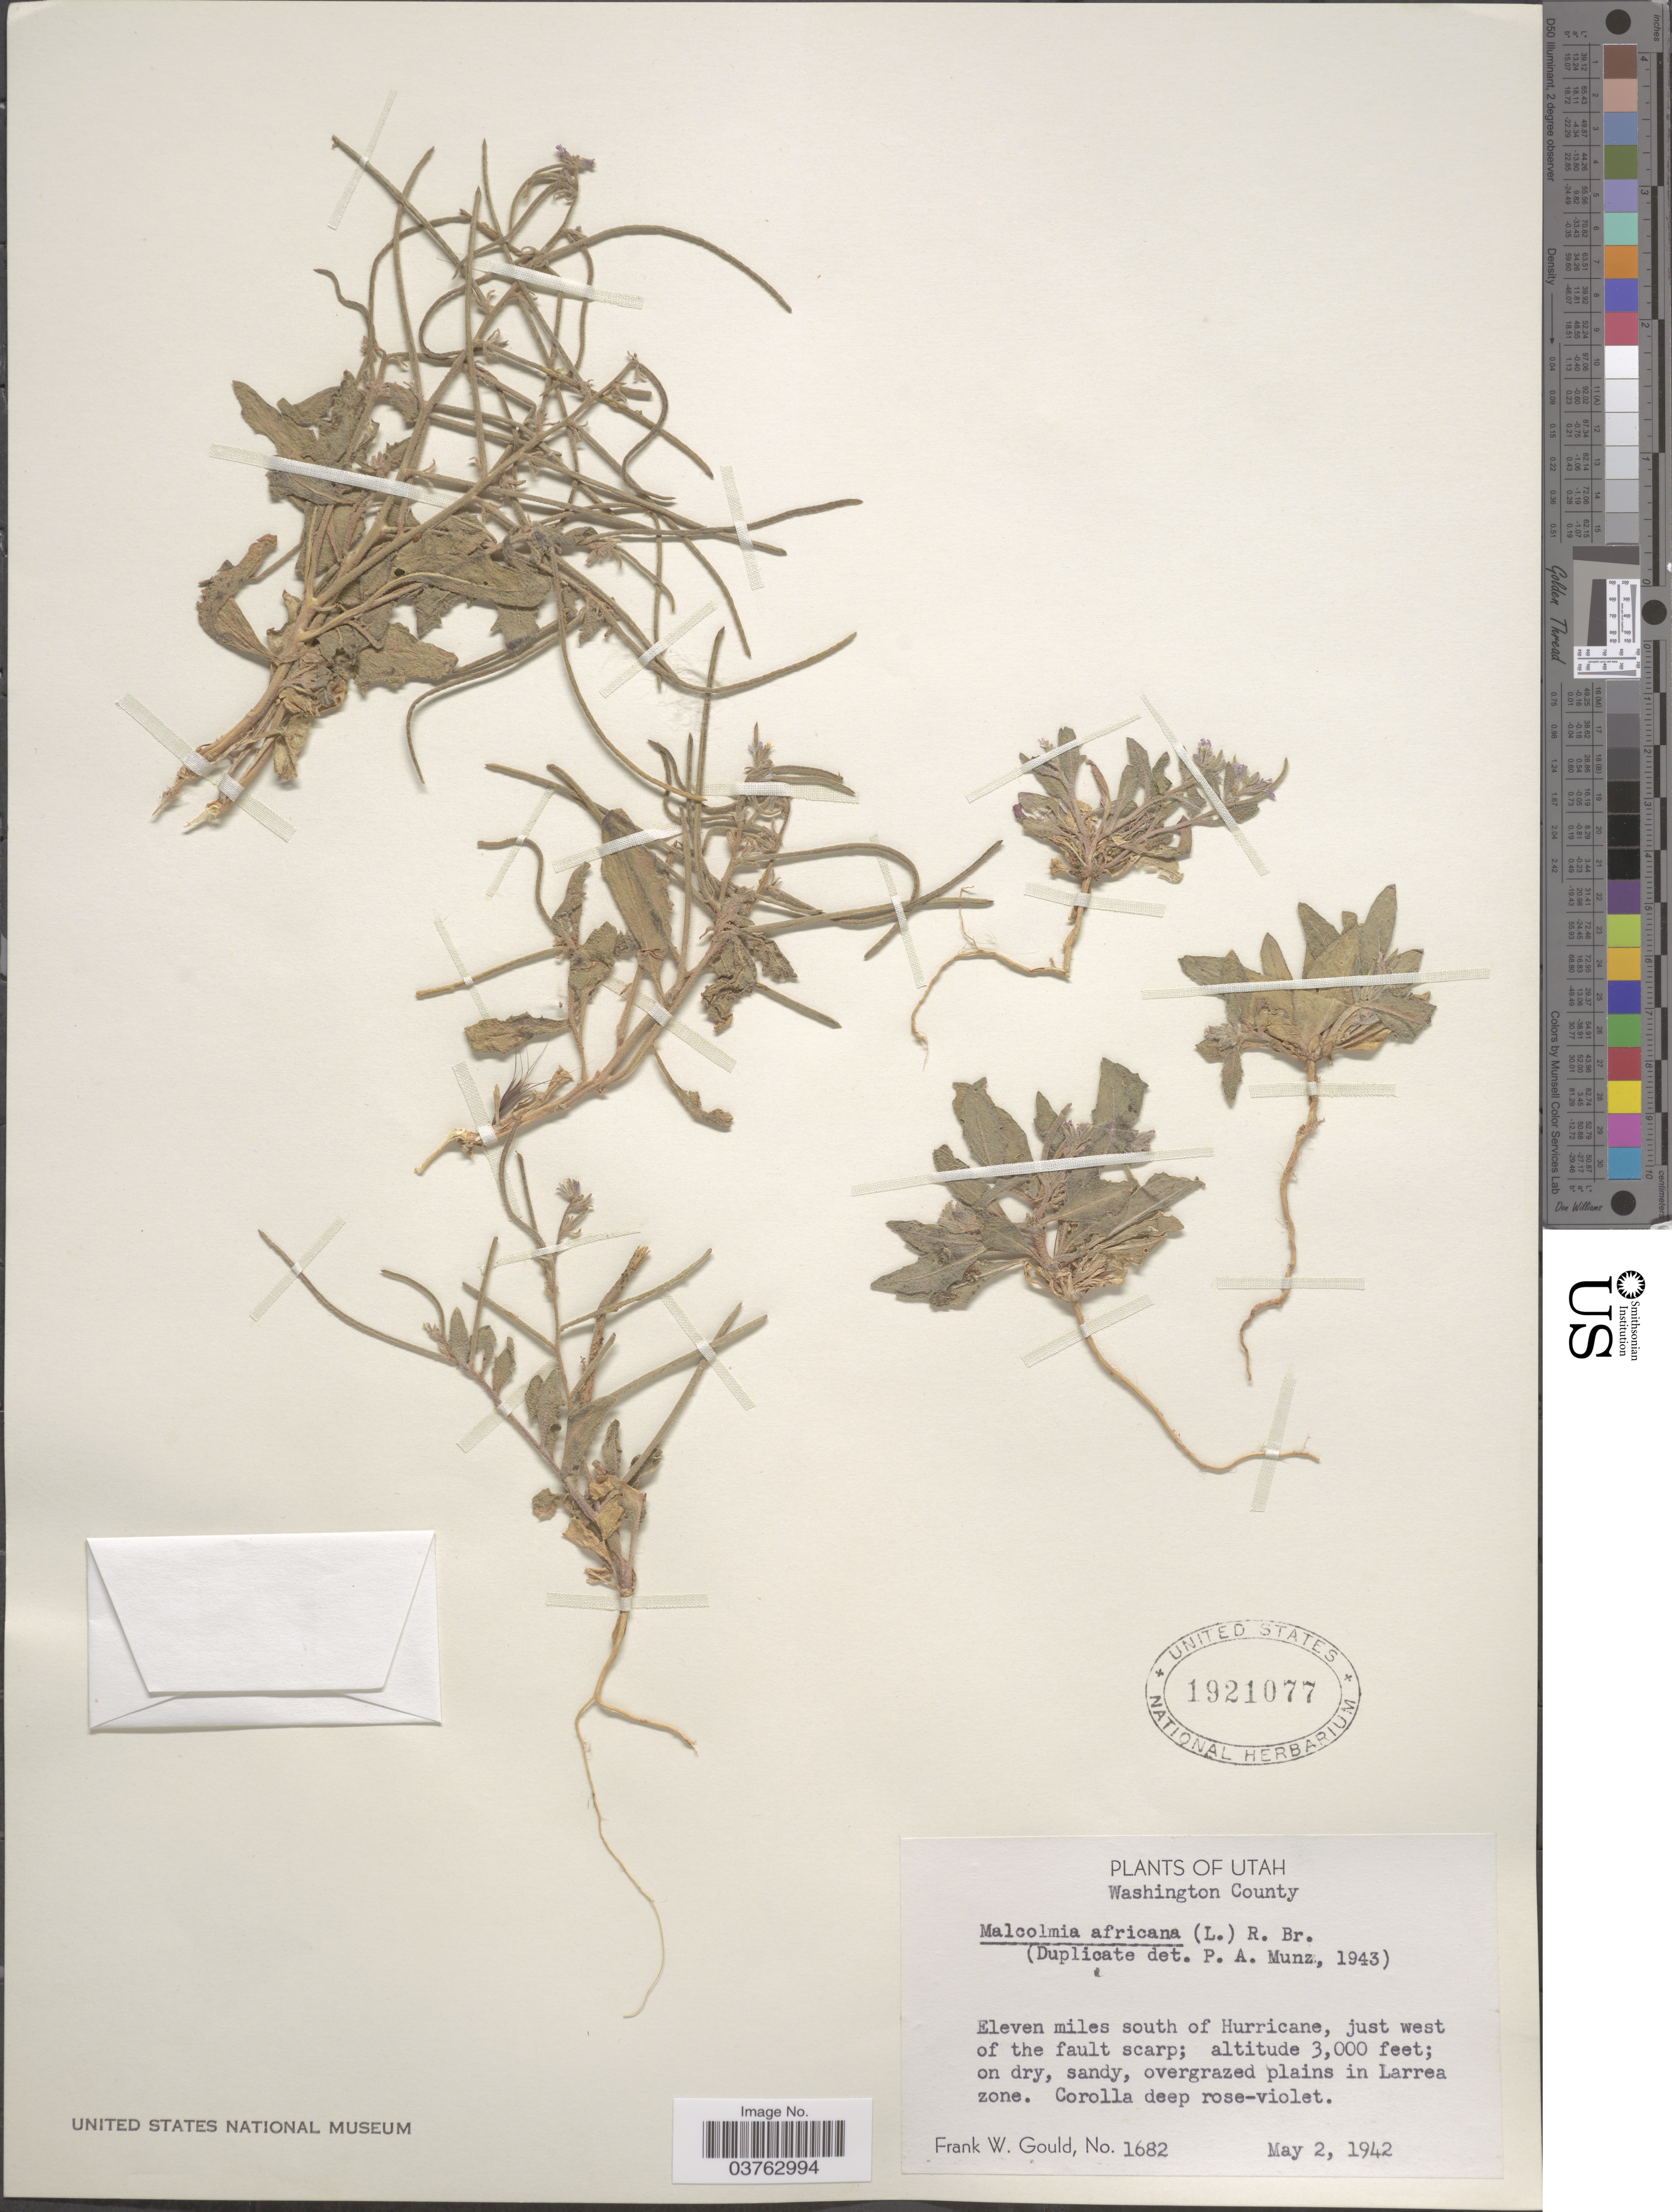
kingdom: Plantae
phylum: Tracheophyta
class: Magnoliopsida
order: Brassicales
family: Brassicaceae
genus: Malcolmia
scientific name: Malcolmia africana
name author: (L.) W.T. Aiton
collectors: F. W. Gould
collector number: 1682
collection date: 1942-05-02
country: United States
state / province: Utah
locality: Washington County. Eleven miles south of Hurricane, just west of the fault scarp.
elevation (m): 914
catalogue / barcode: US 1921077